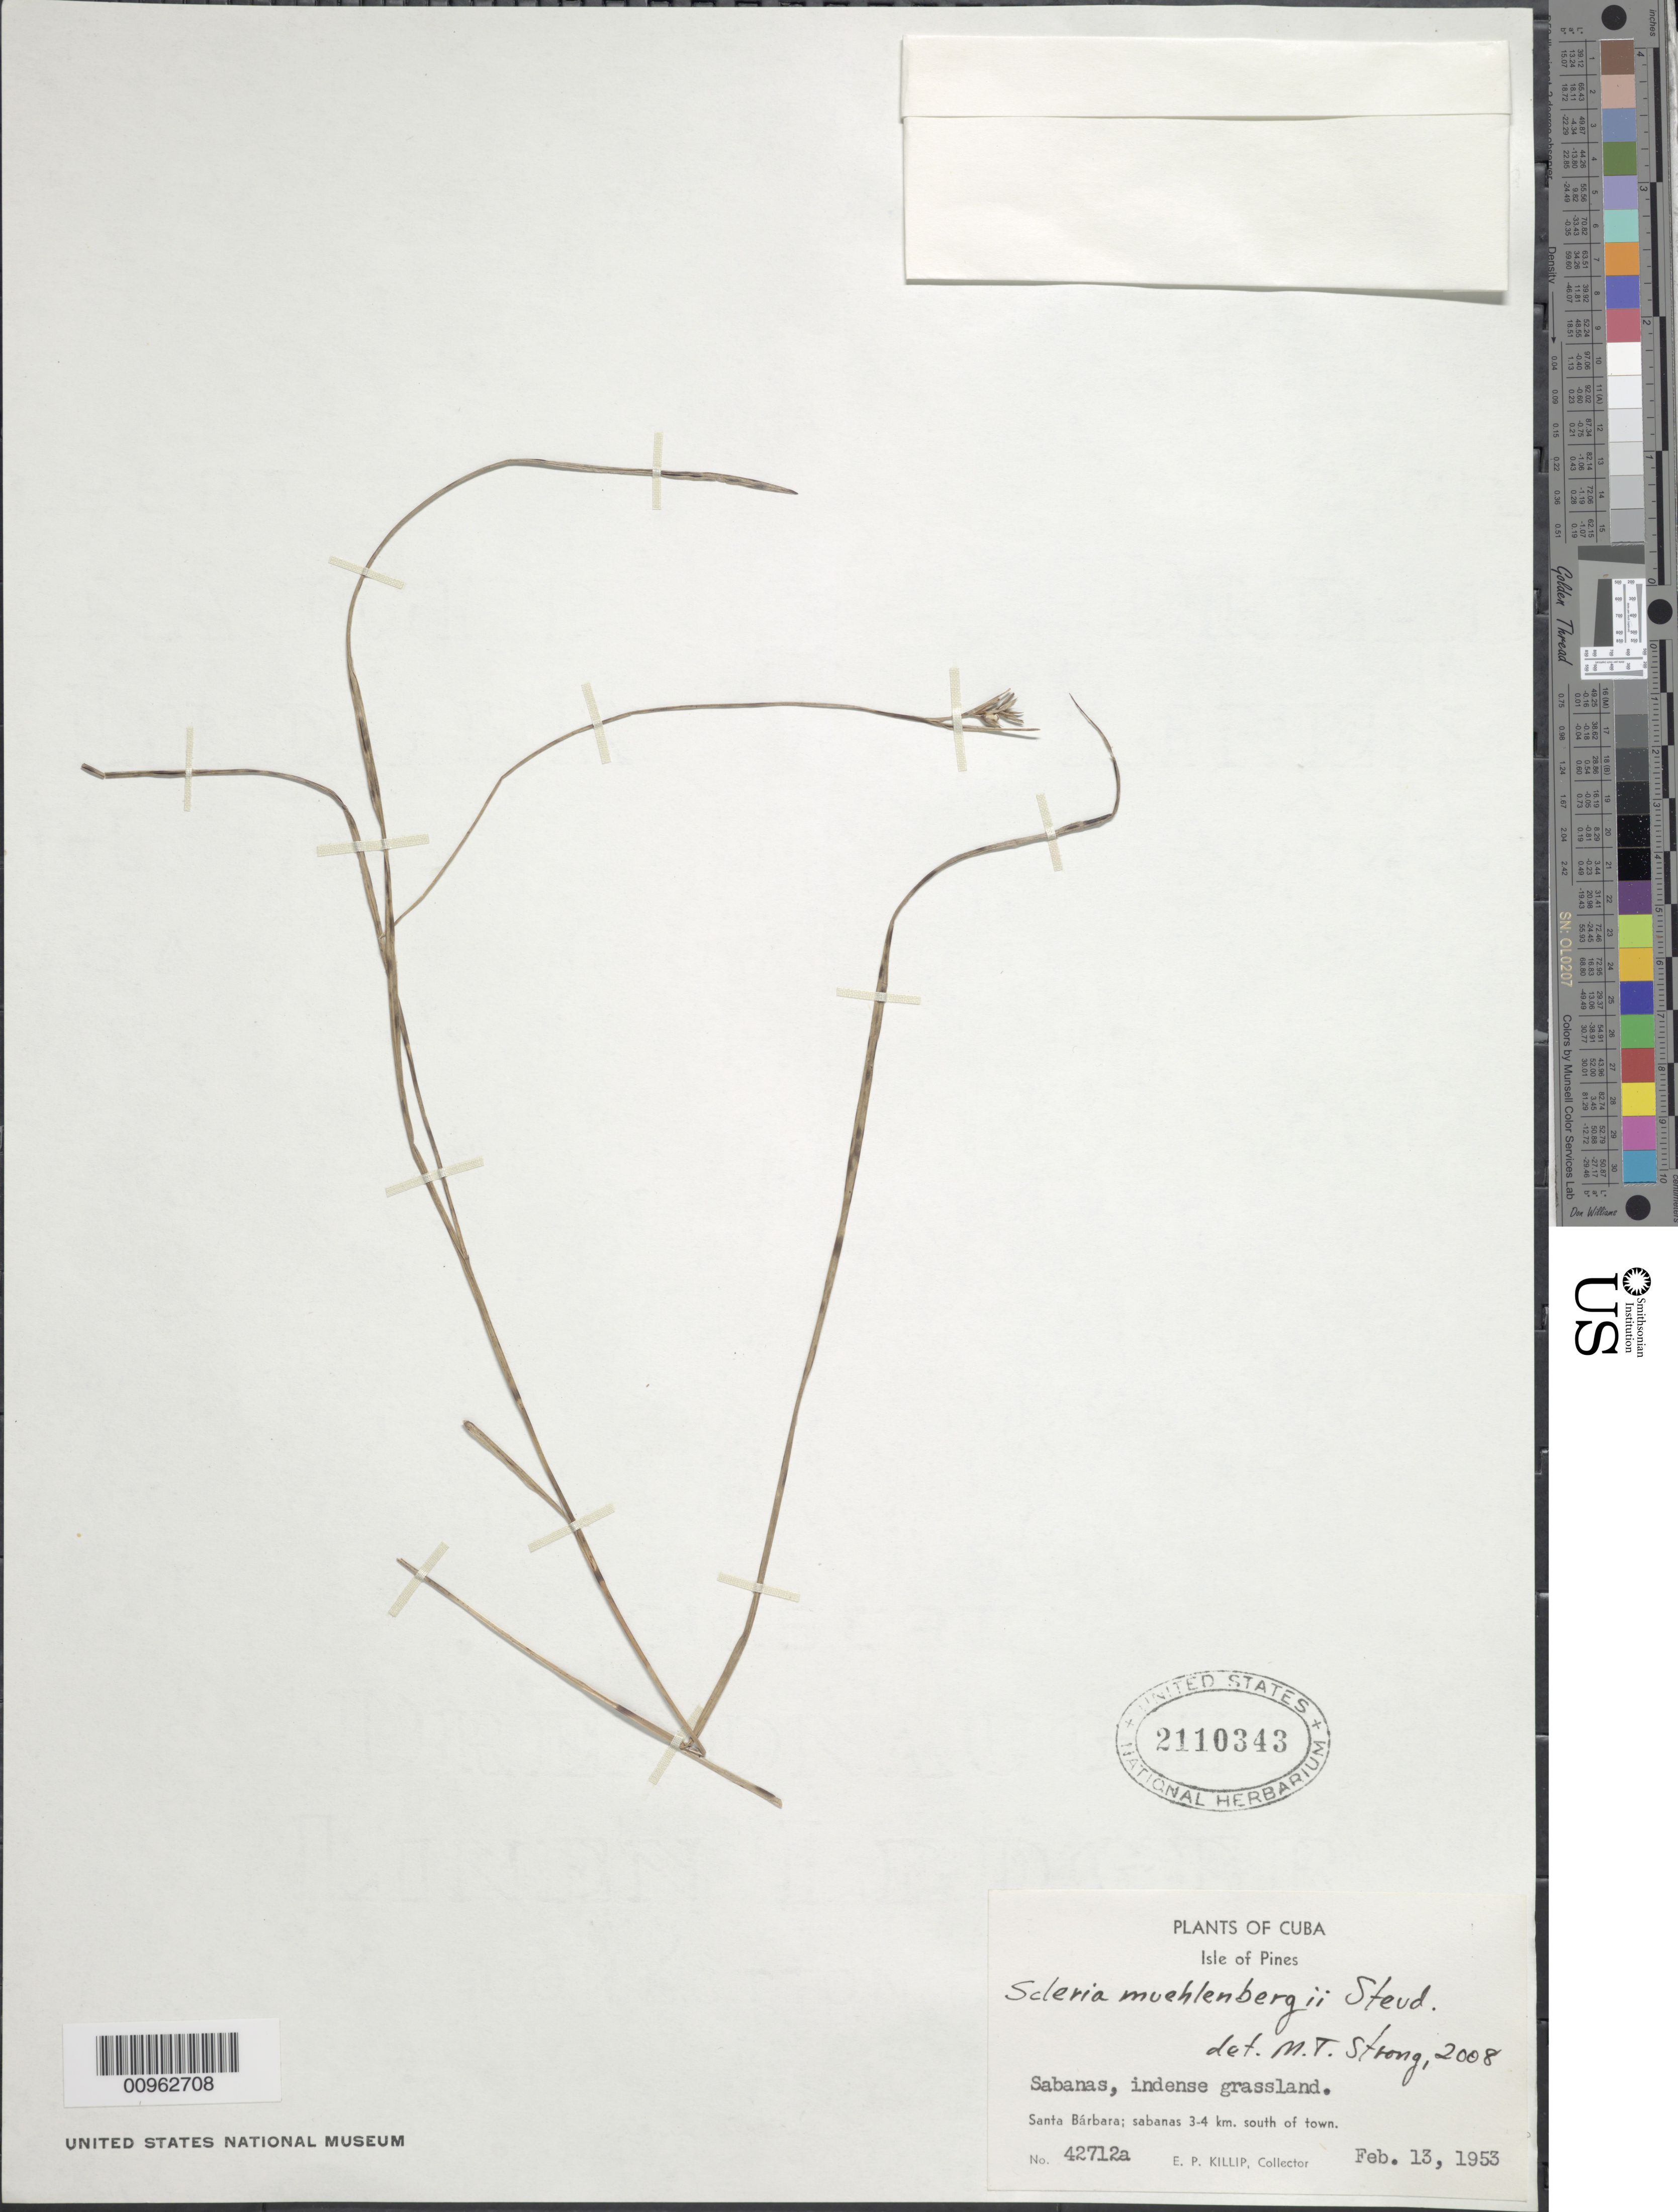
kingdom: Plantae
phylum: Tracheophyta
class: Liliopsida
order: Poales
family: Cyperaceae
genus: Scleria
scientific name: Scleria muehlenbergii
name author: Steud.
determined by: Strong, M. T., (US), Smithsonian Institution - National Museum of Natural History (UNITED STATES)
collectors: E. P. Killip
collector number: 42712A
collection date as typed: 13 Feb 1953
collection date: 1953-02-13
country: Cuba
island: Isla de la Juventud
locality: Isle of Pines, Santa Bárbara, sabanas 3-4 km south of town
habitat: Sabanas, in dense grassland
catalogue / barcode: US 2110343